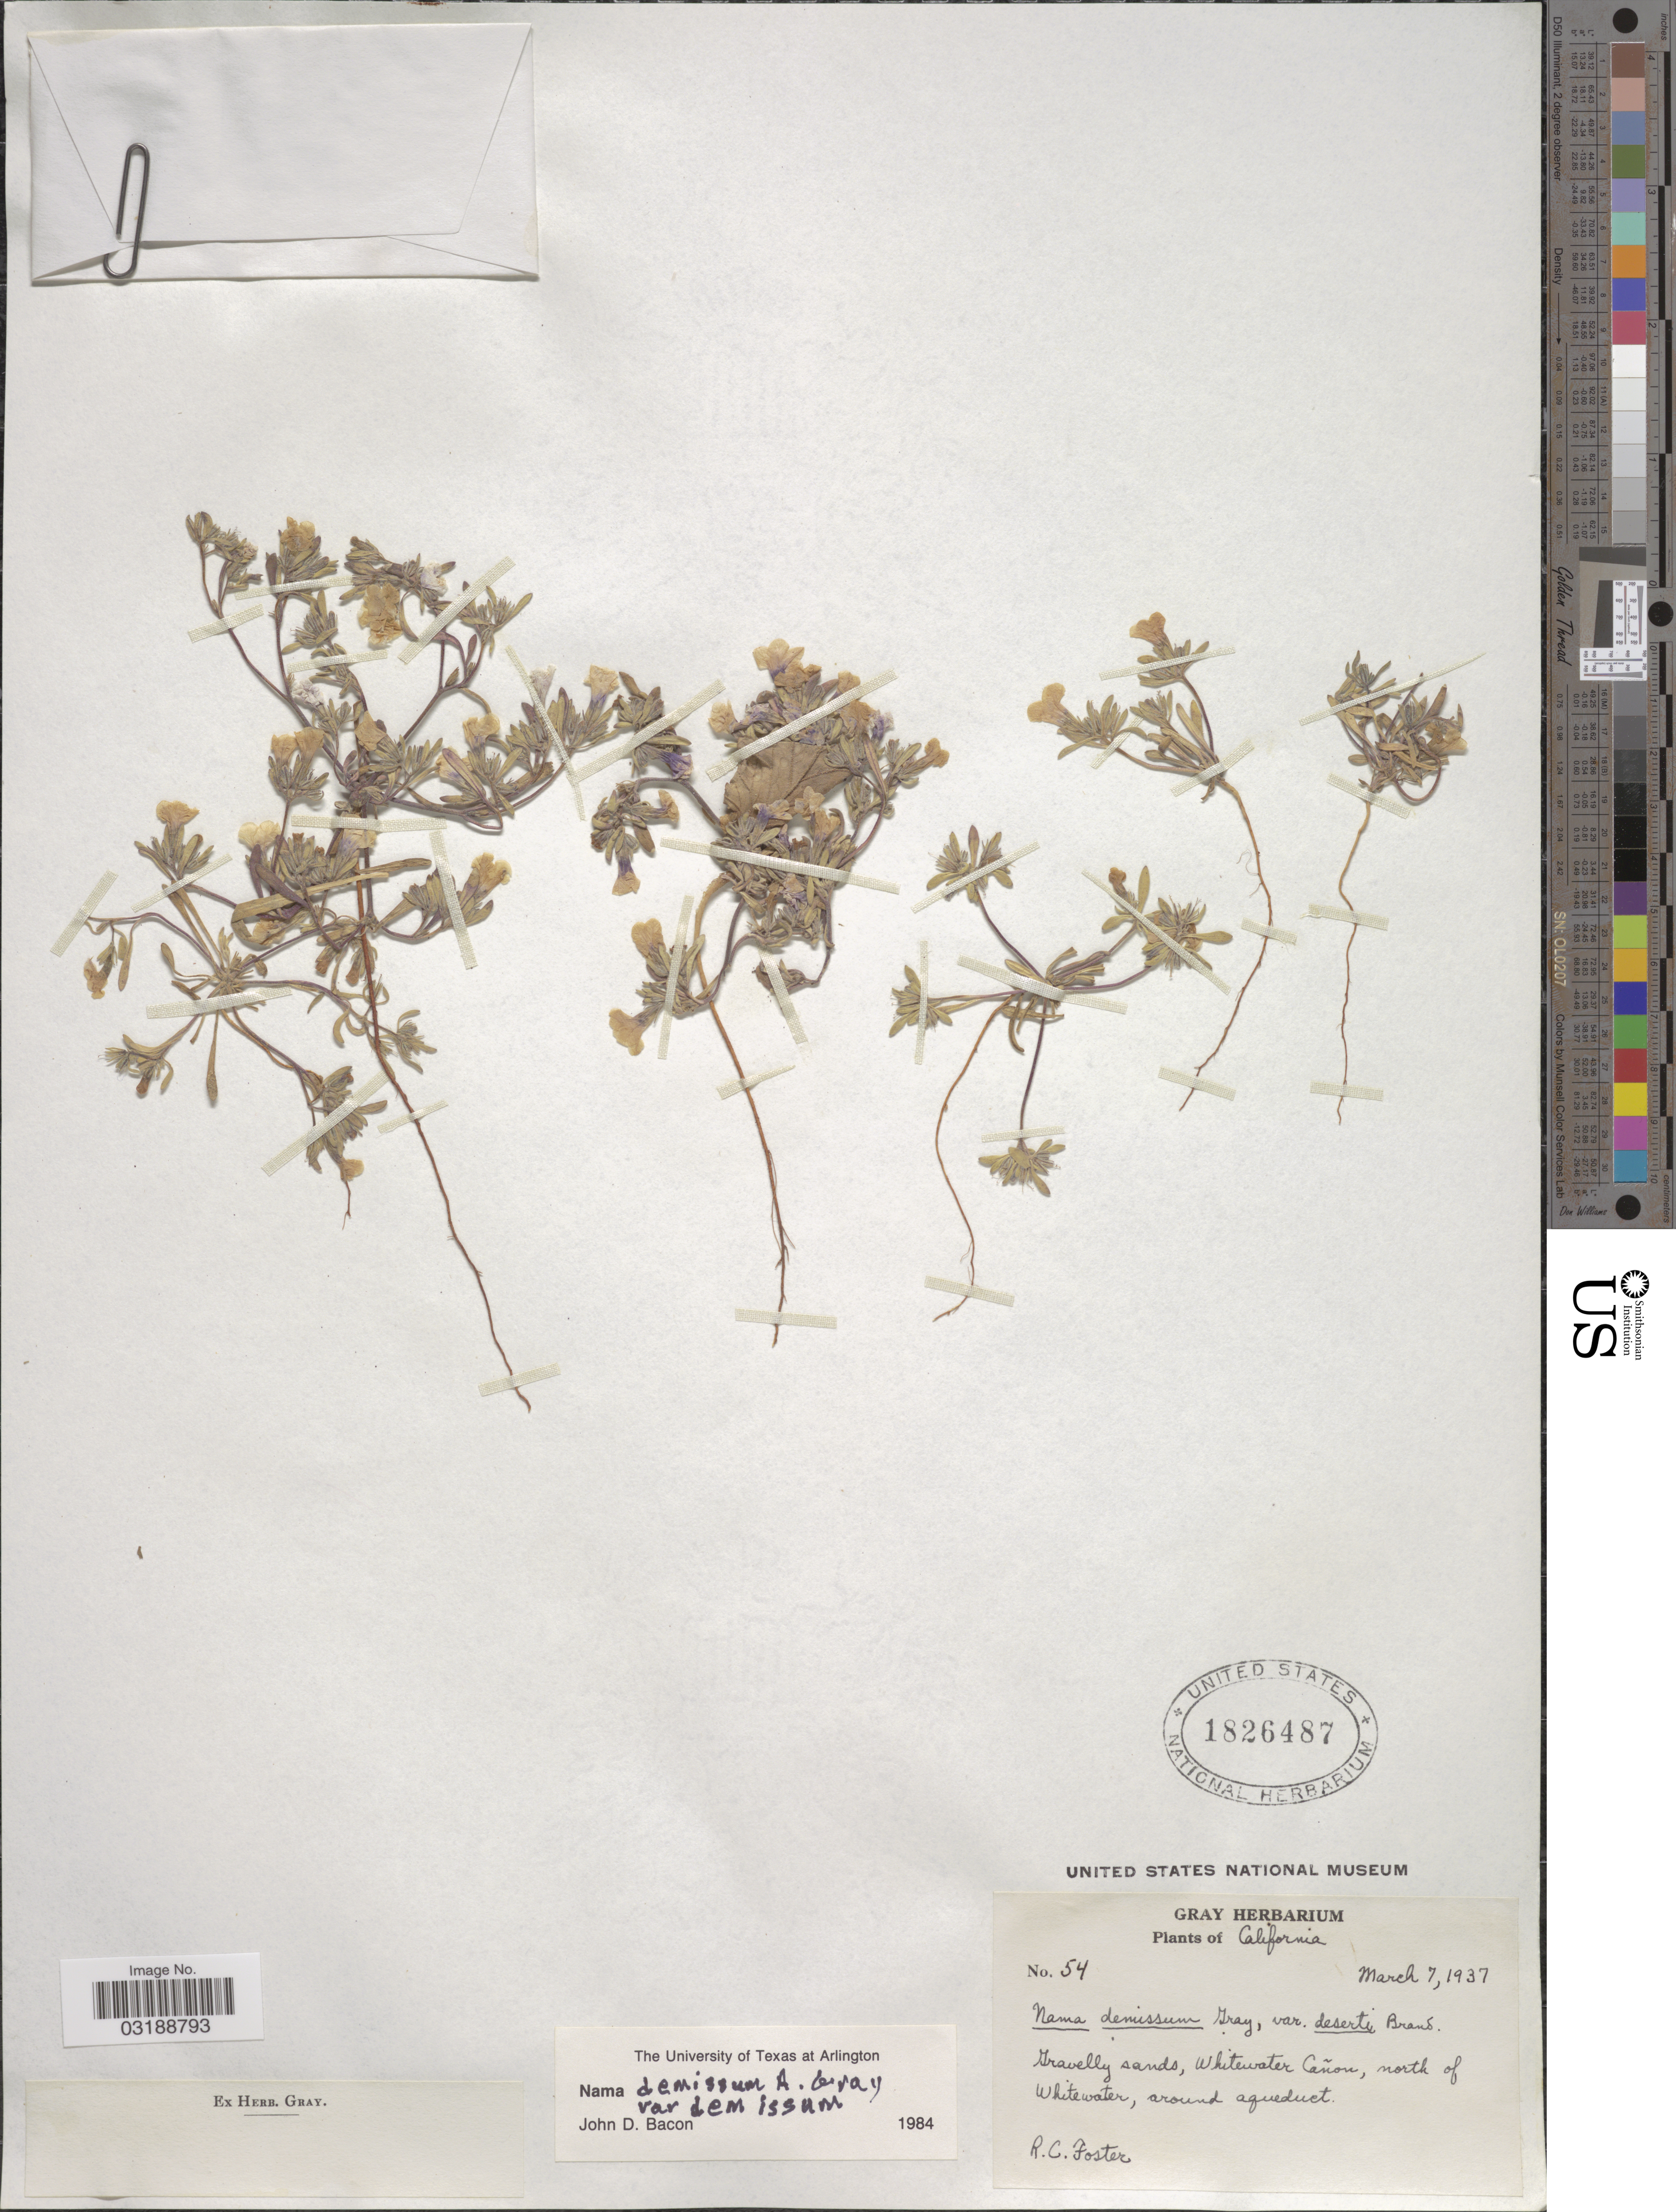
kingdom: Plantae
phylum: Tracheophyta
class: Magnoliopsida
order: Boraginales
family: Namaceae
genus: Nama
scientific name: Nama demissa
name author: A. Gray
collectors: R. C. Foster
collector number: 54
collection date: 1937-03-07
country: United States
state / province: California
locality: Gravelly sands, Whitewater Cañon, north of Whitewater, around aqueduet.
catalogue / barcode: US 1826487